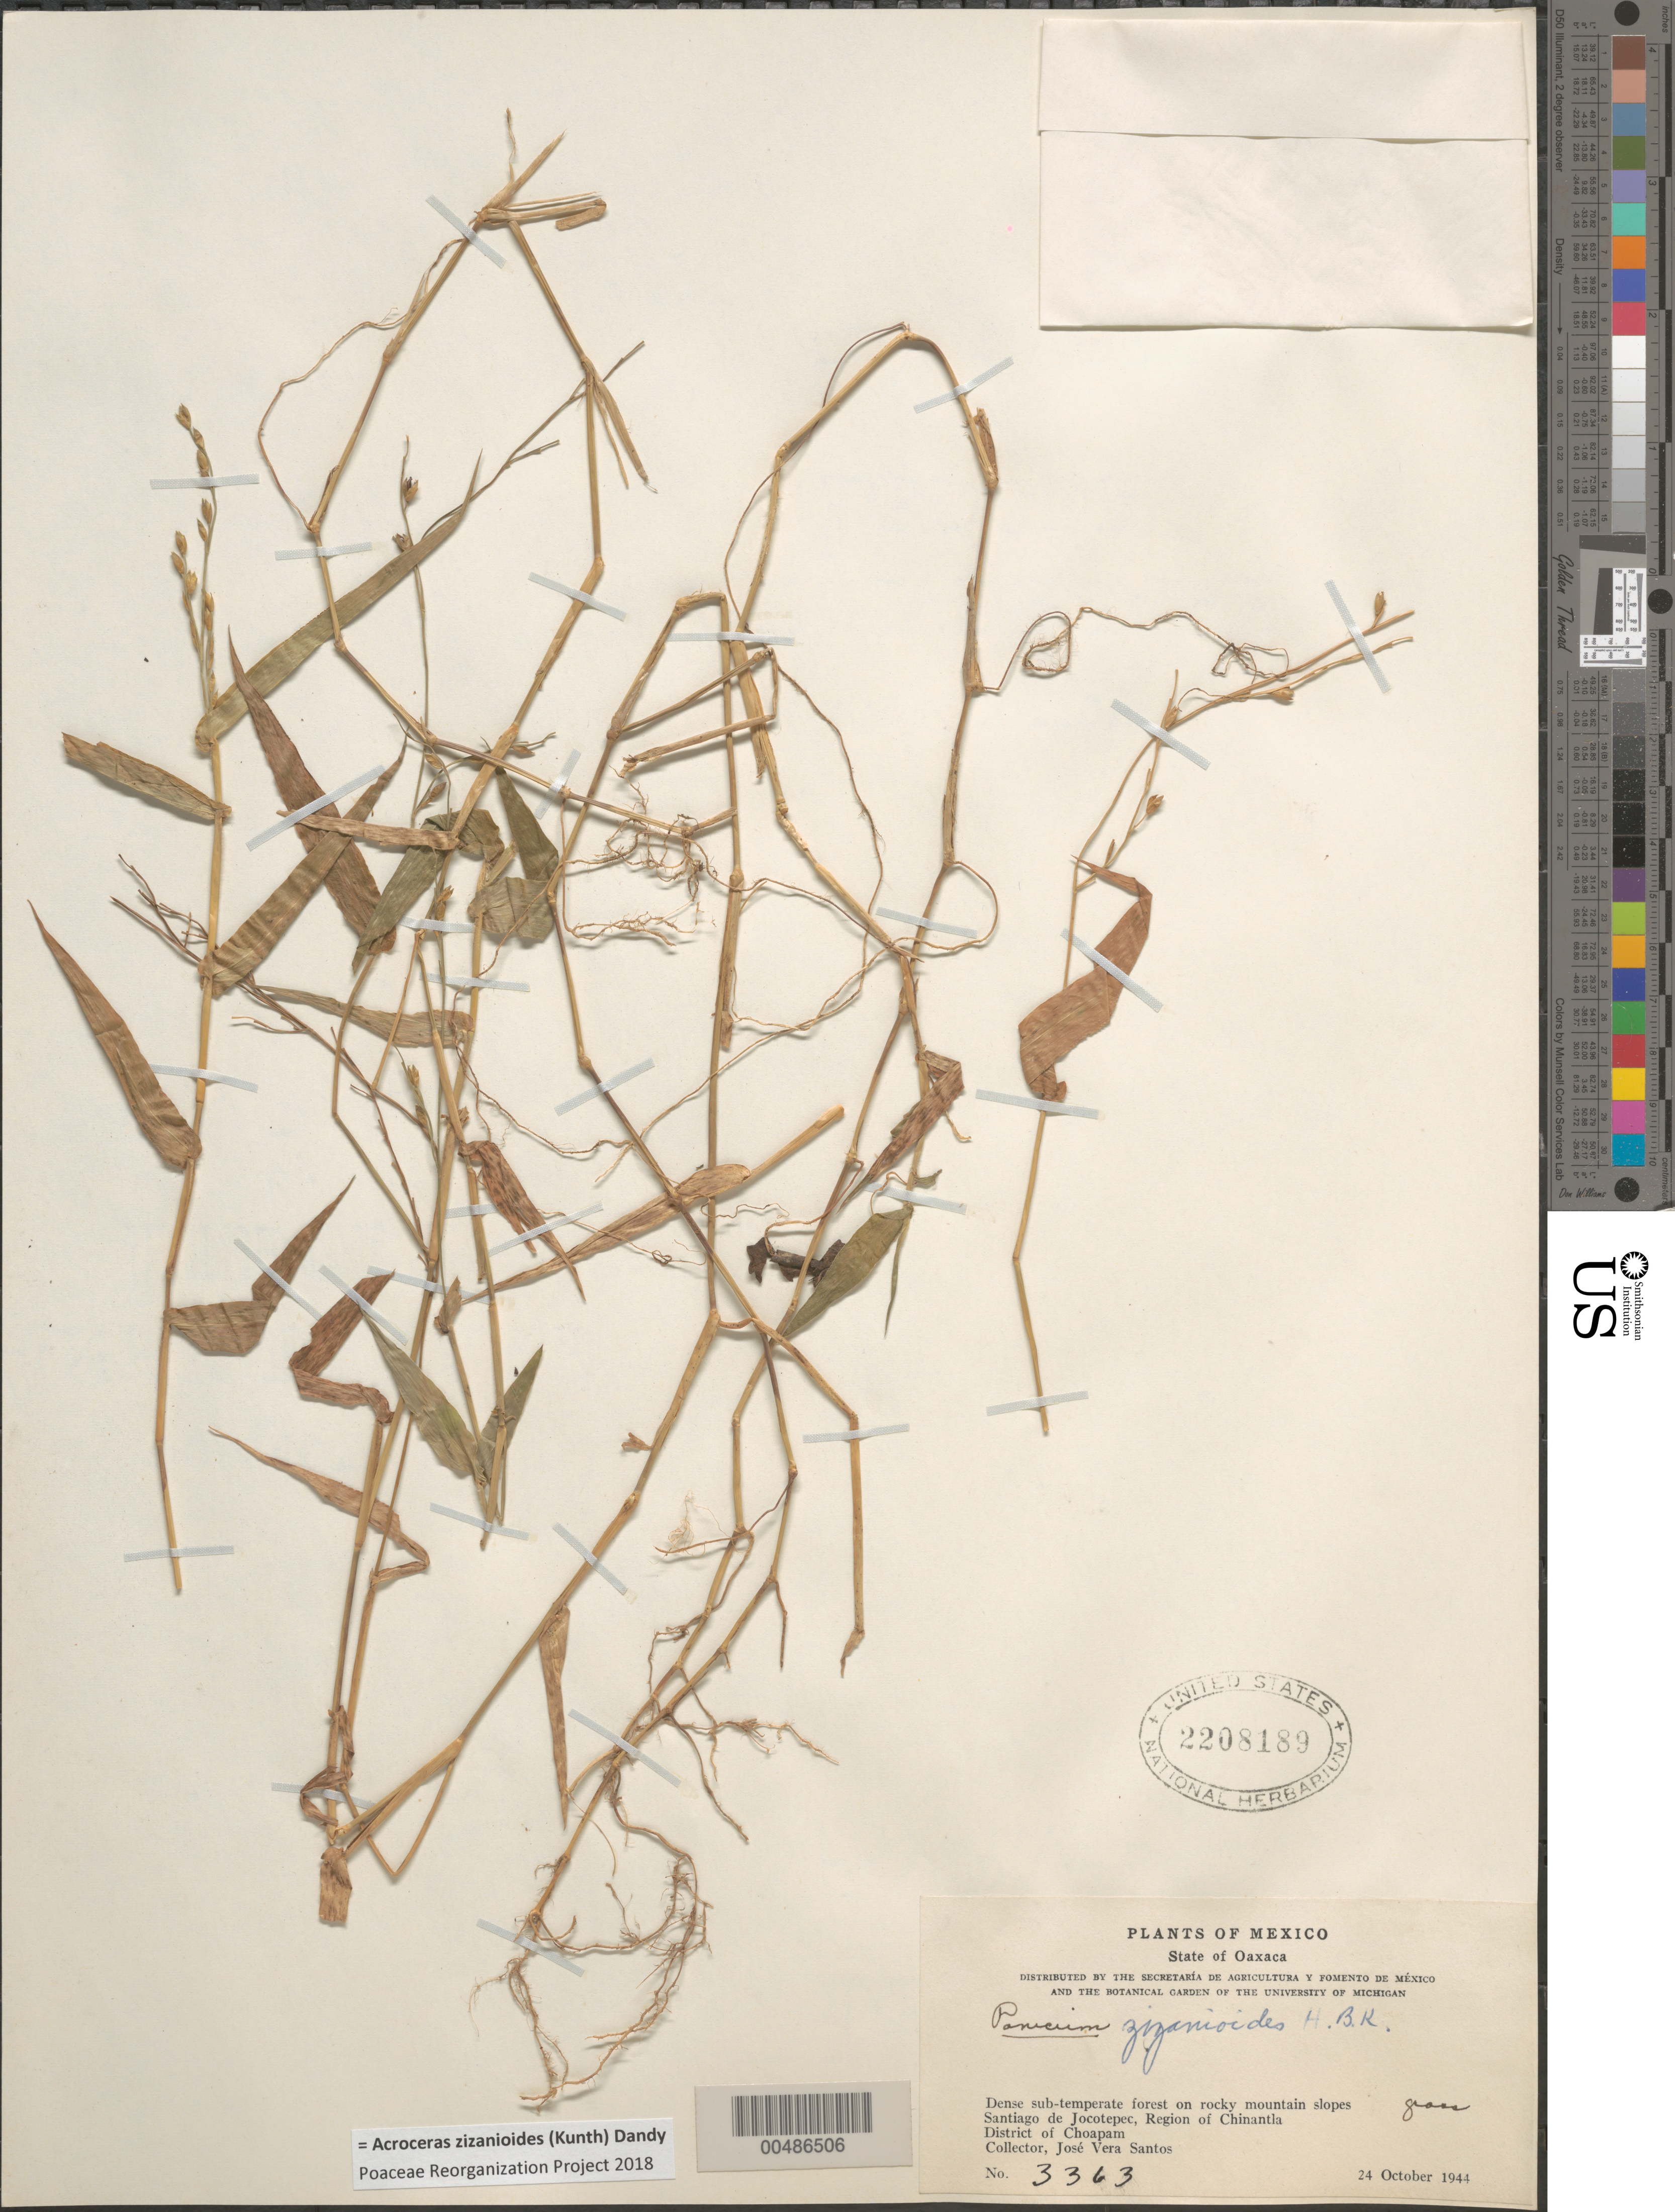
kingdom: Plantae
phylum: Tracheophyta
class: Liliopsida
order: Poales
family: Poaceae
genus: Acroceras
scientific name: Acroceras zizanioides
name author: (Kunth) Dandy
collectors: J. V. Santos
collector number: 3363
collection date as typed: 24 Oct 1944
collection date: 1944-10-24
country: Mexico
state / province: Oaxaca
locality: Santiago de Jocotepec, Region of Chinantla, Dist of Choapam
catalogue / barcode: US 2208189